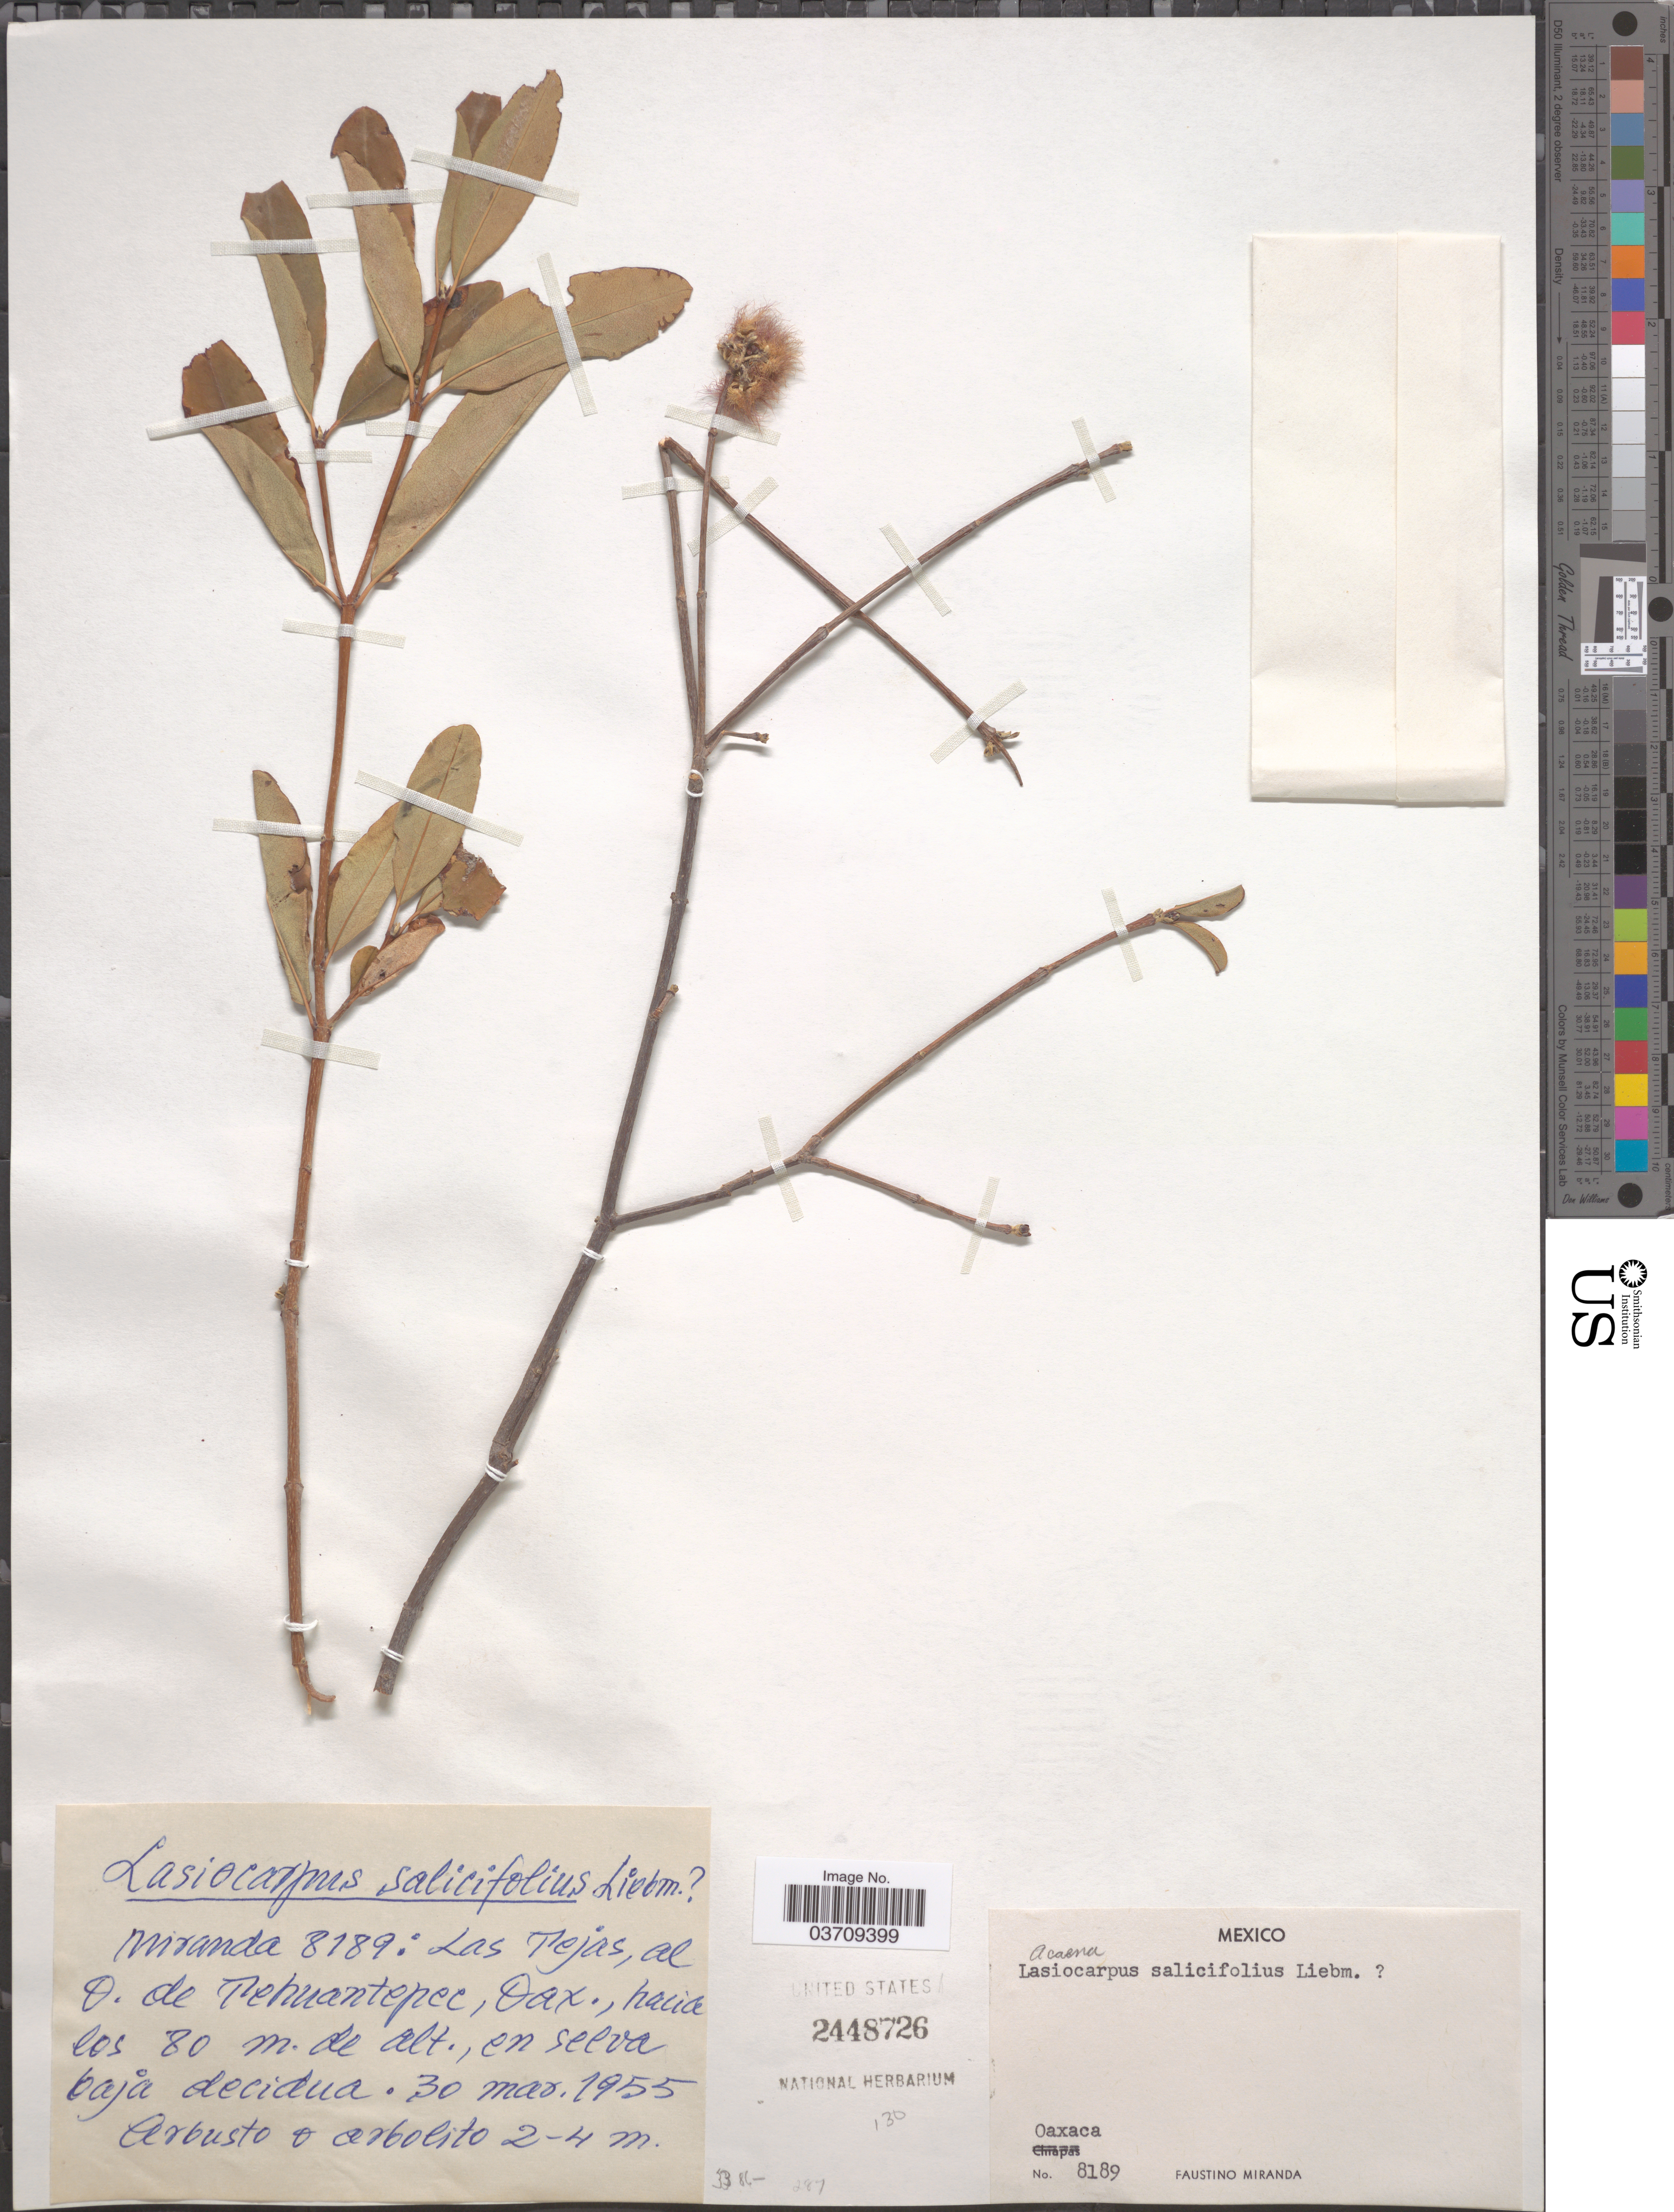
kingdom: Plantae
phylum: Tracheophyta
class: Magnoliopsida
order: Malpighiales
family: Malpighiaceae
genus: Lasiocarpus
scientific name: Lasiocarpus salicifolius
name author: Liebm.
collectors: F. Miranda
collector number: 8189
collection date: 1955-03-30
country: Mexico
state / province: Oaxaca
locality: Las Tejas, al O. de Tehuantepec.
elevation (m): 80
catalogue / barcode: US 2448726